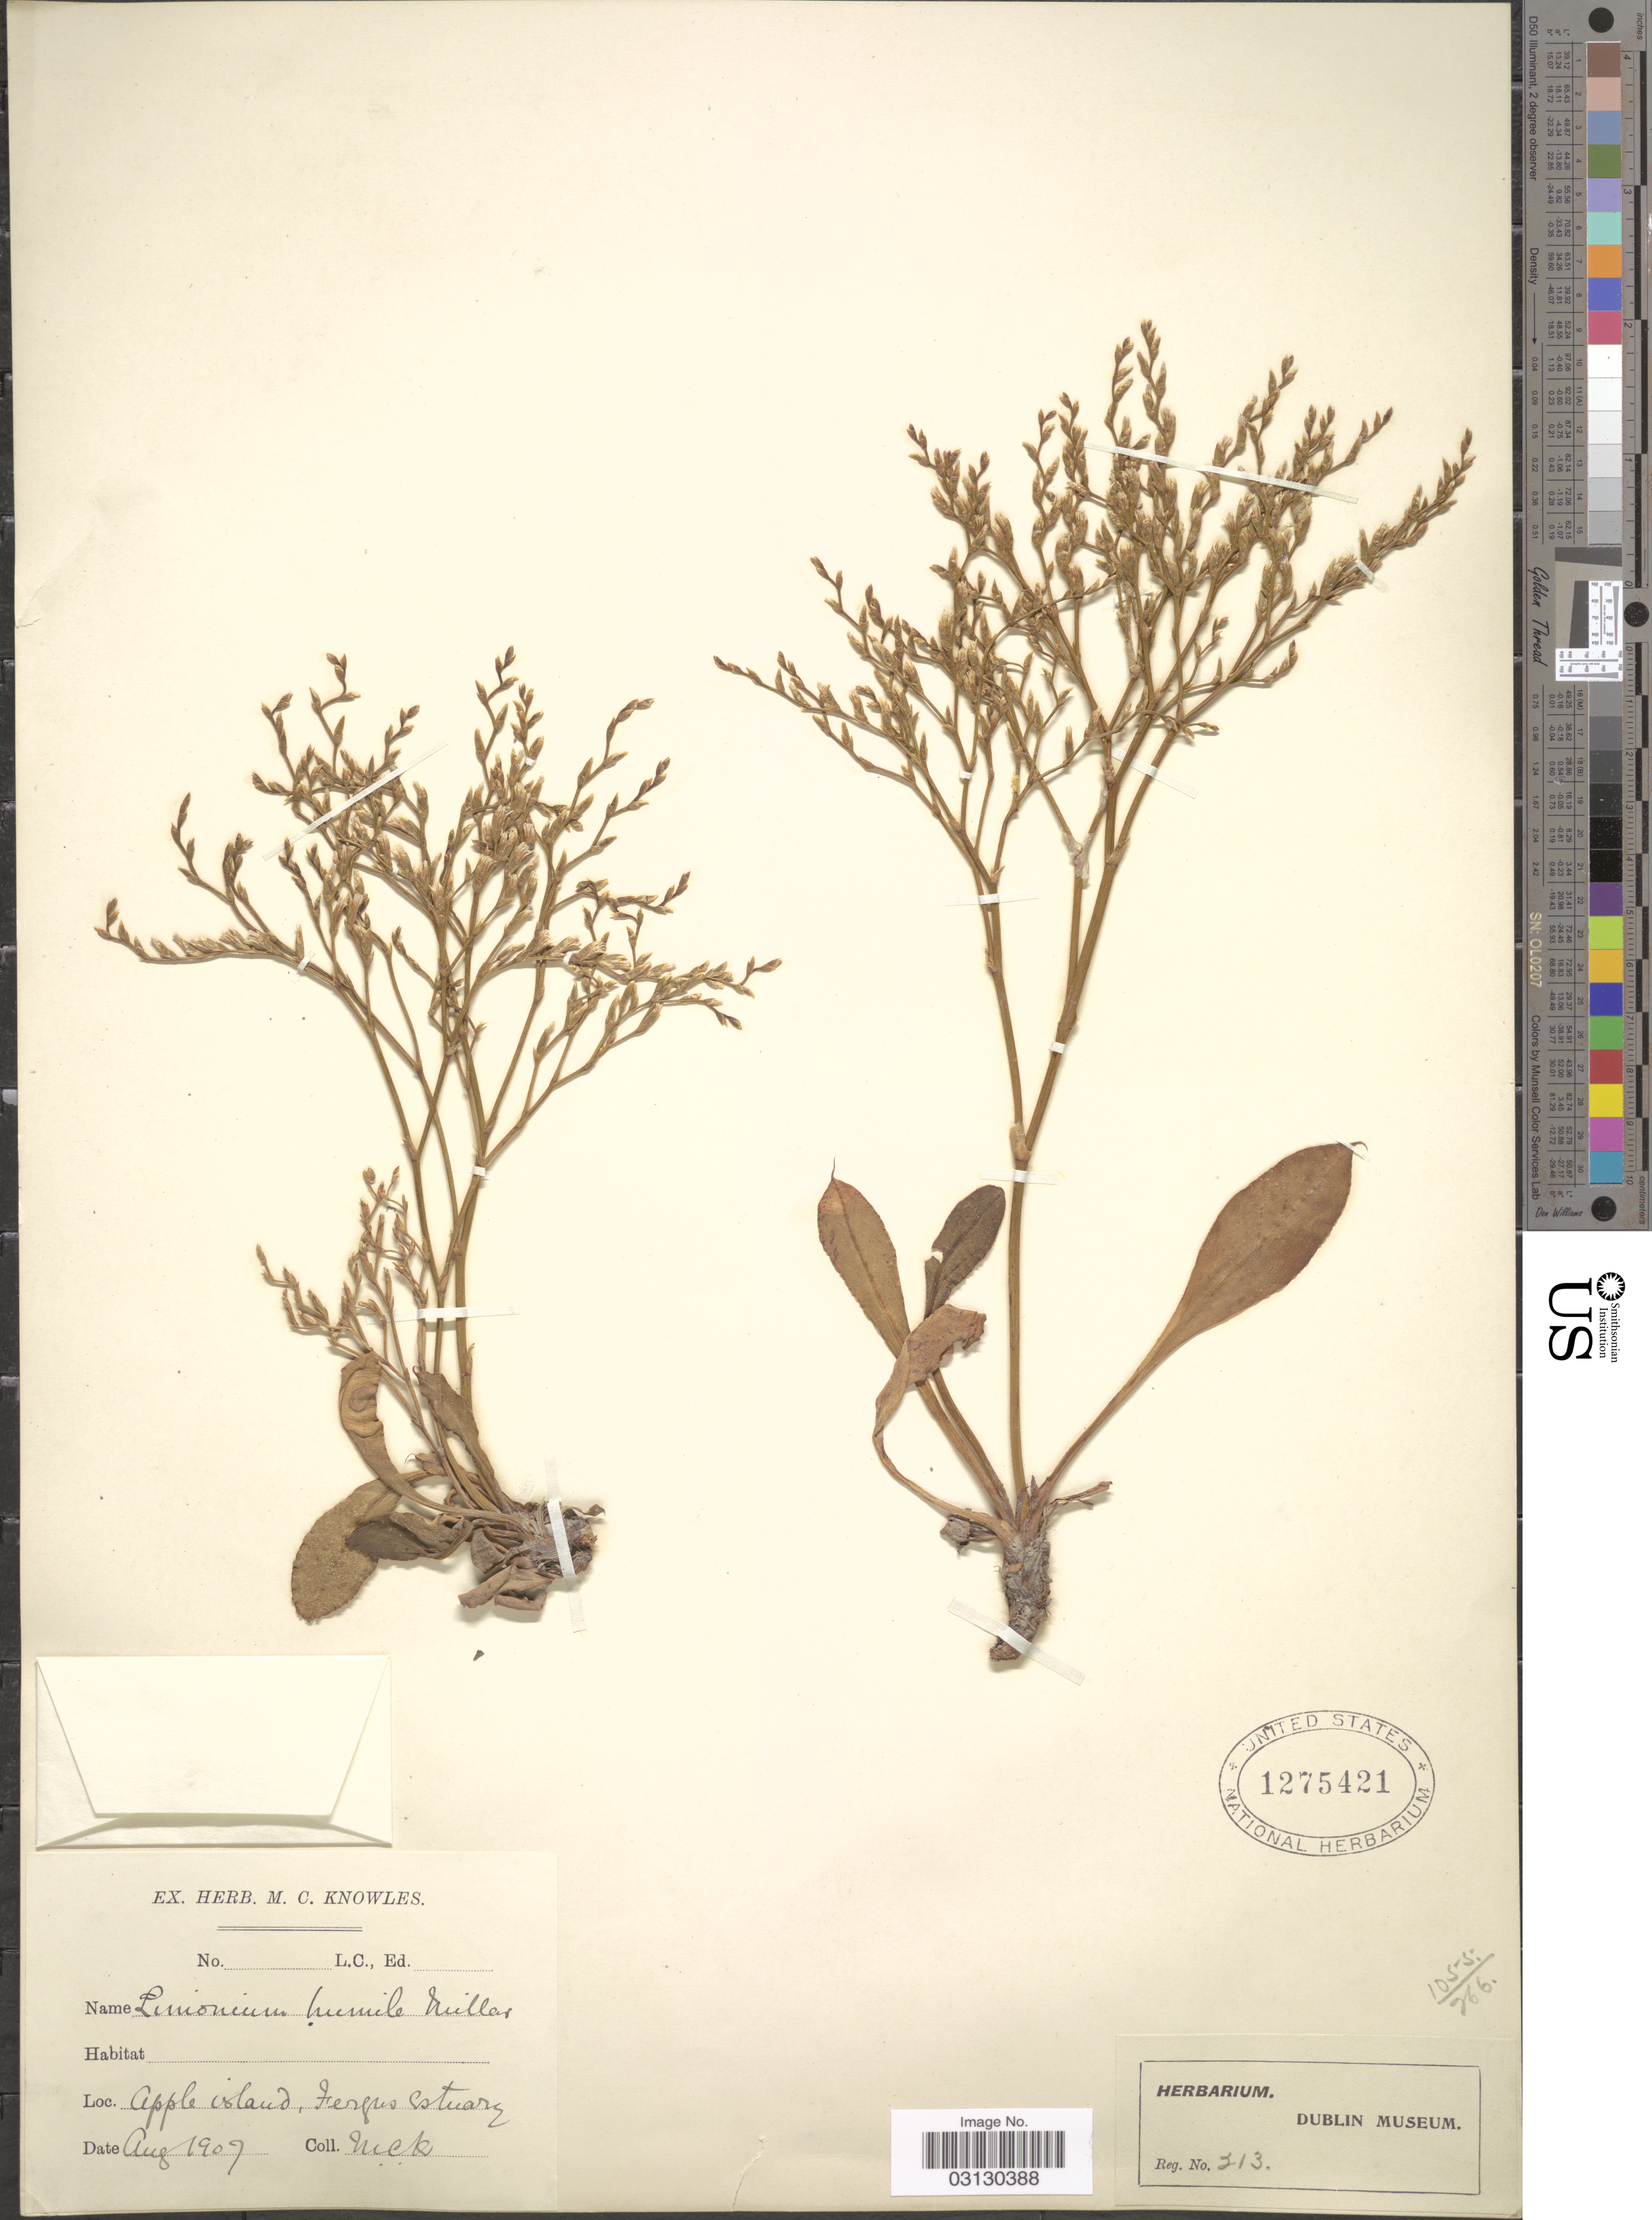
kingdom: Plantae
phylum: Tracheophyta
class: Magnoliopsida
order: Caryophyllales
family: Plumbaginaceae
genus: Limonium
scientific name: Limonium humile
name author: Mill.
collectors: M. C. Knowles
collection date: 1907-08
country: Ireland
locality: Apple island, Fergus Estuary.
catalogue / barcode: US 1275421